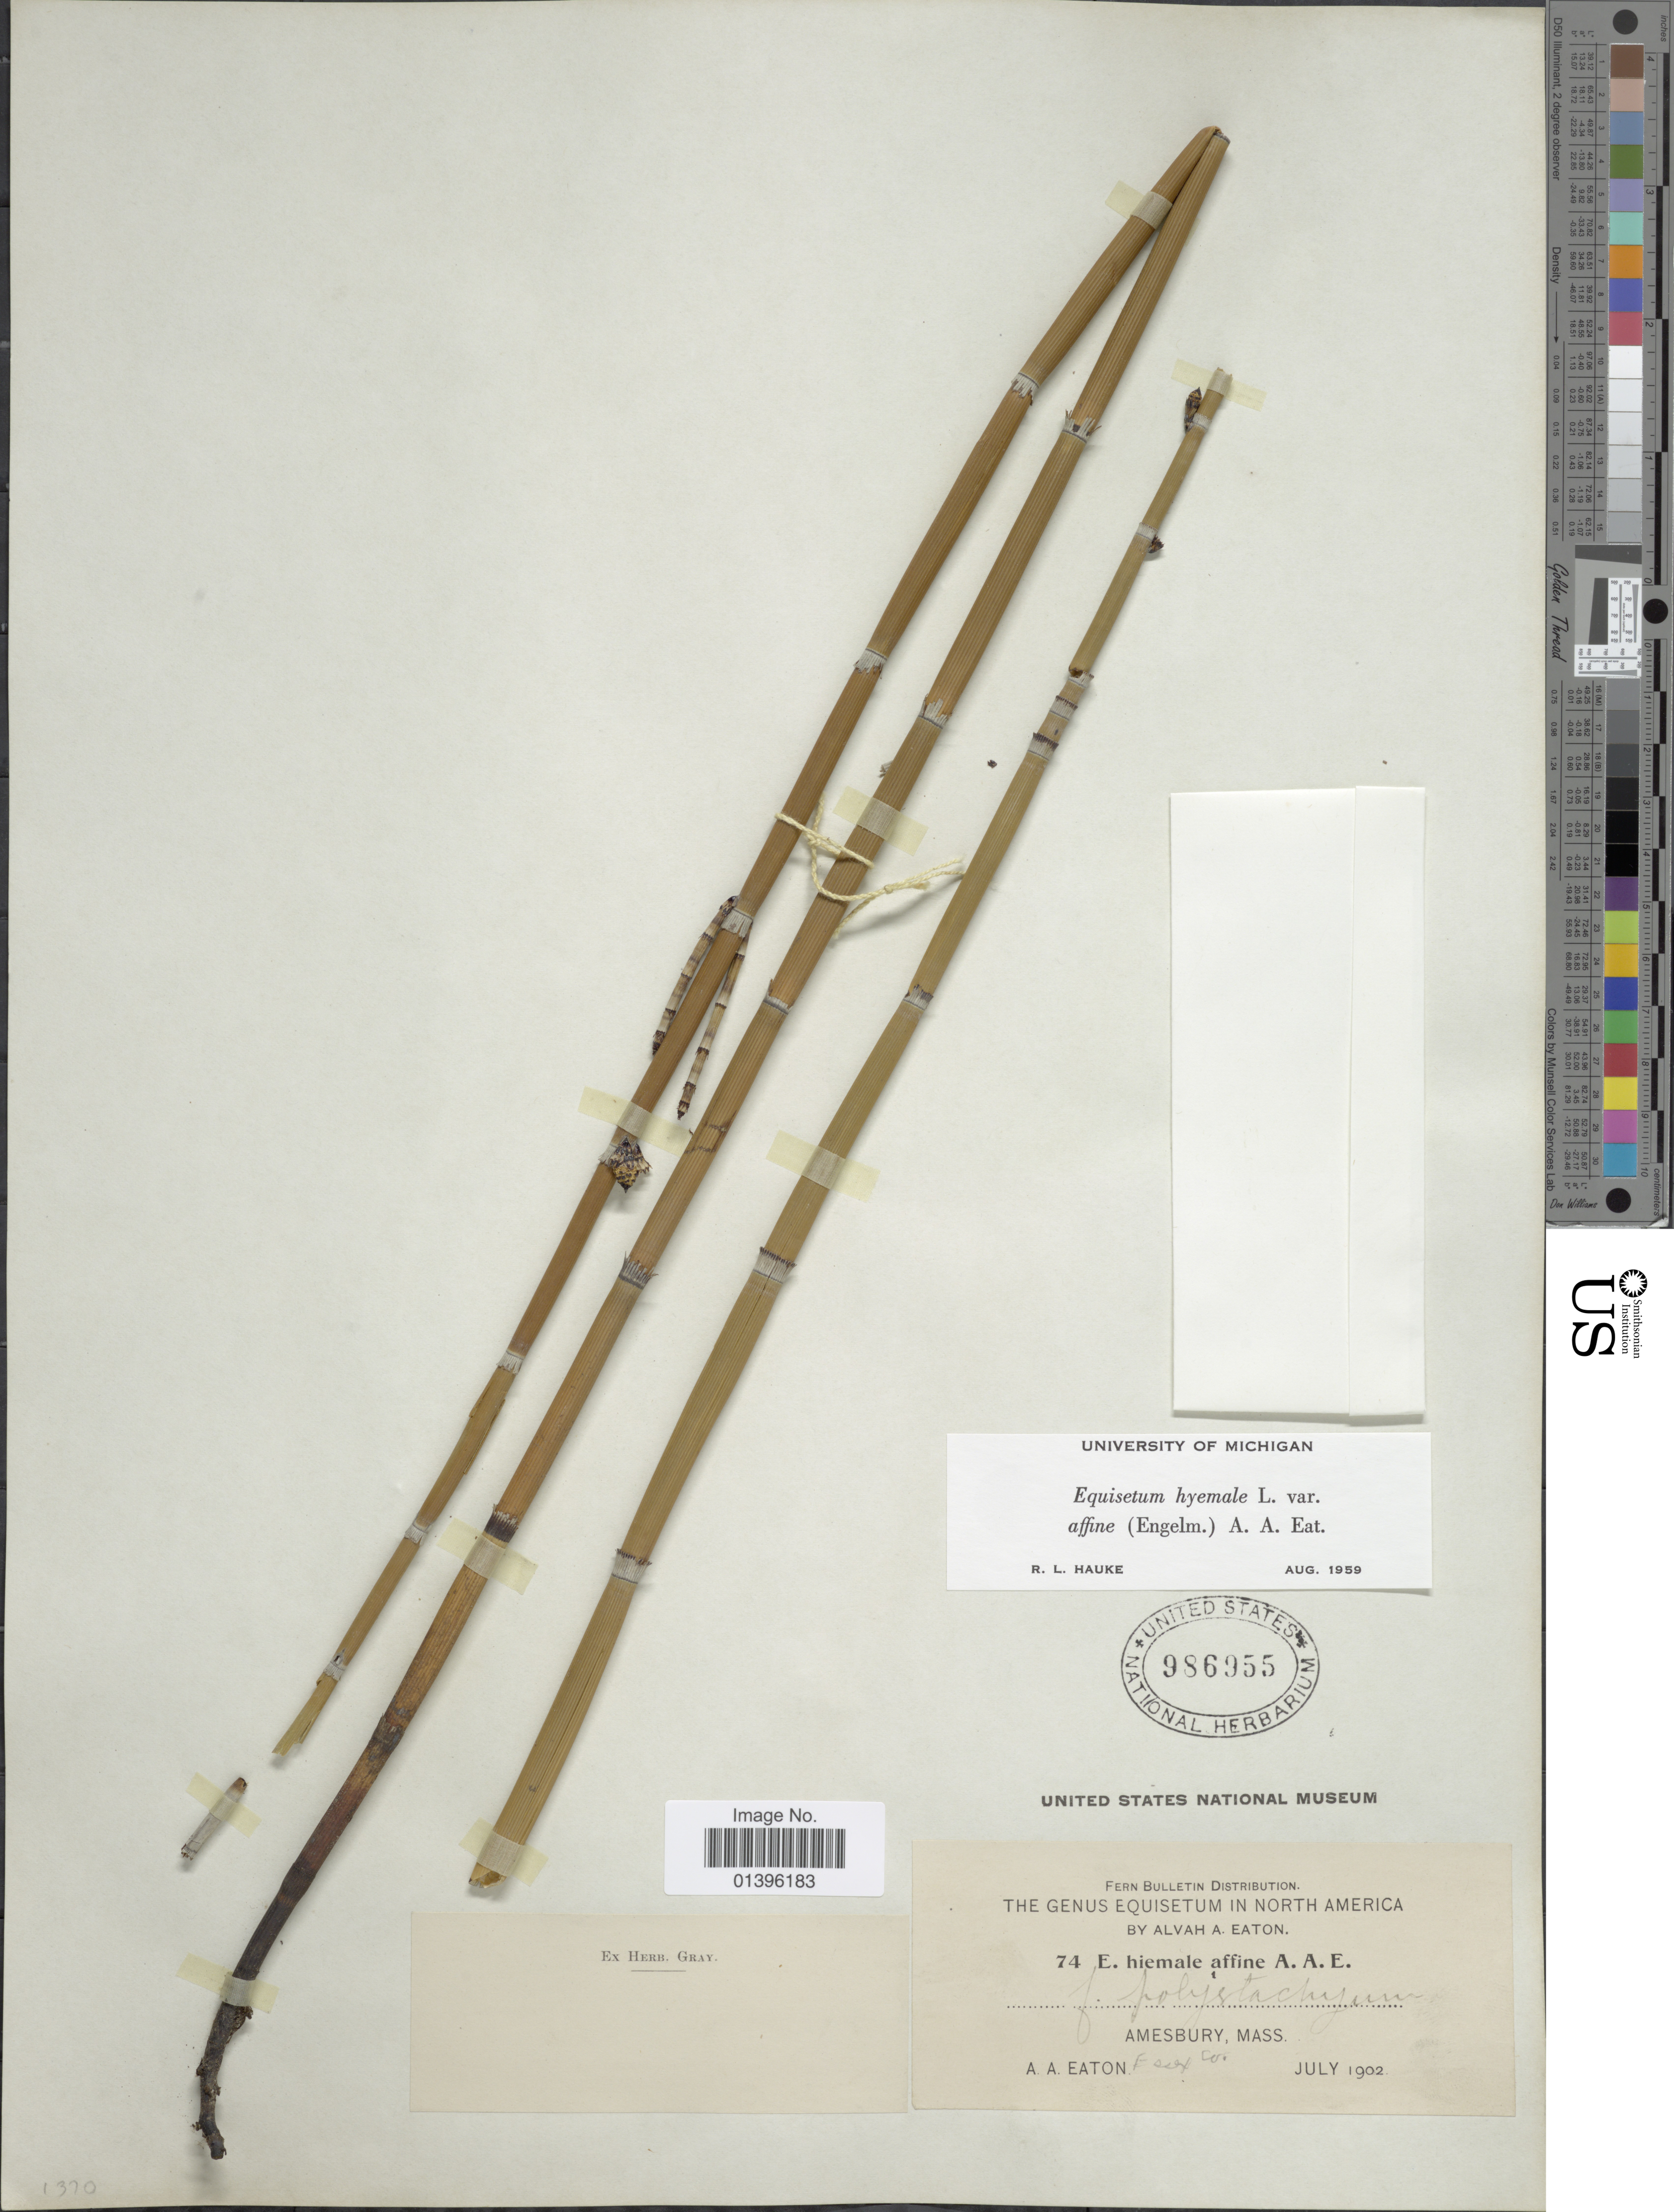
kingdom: Plantae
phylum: Tracheophyta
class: Polypodiopsida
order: Equisetales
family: Equisetaceae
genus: Equisetum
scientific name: Equisetum hyemale var. affine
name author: (Engelm.) A.A. Eaton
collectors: A. A. Eaton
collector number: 74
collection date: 1902-07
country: United States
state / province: Massachusetts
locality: Amesbury, Essex Co.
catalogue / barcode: US 986955